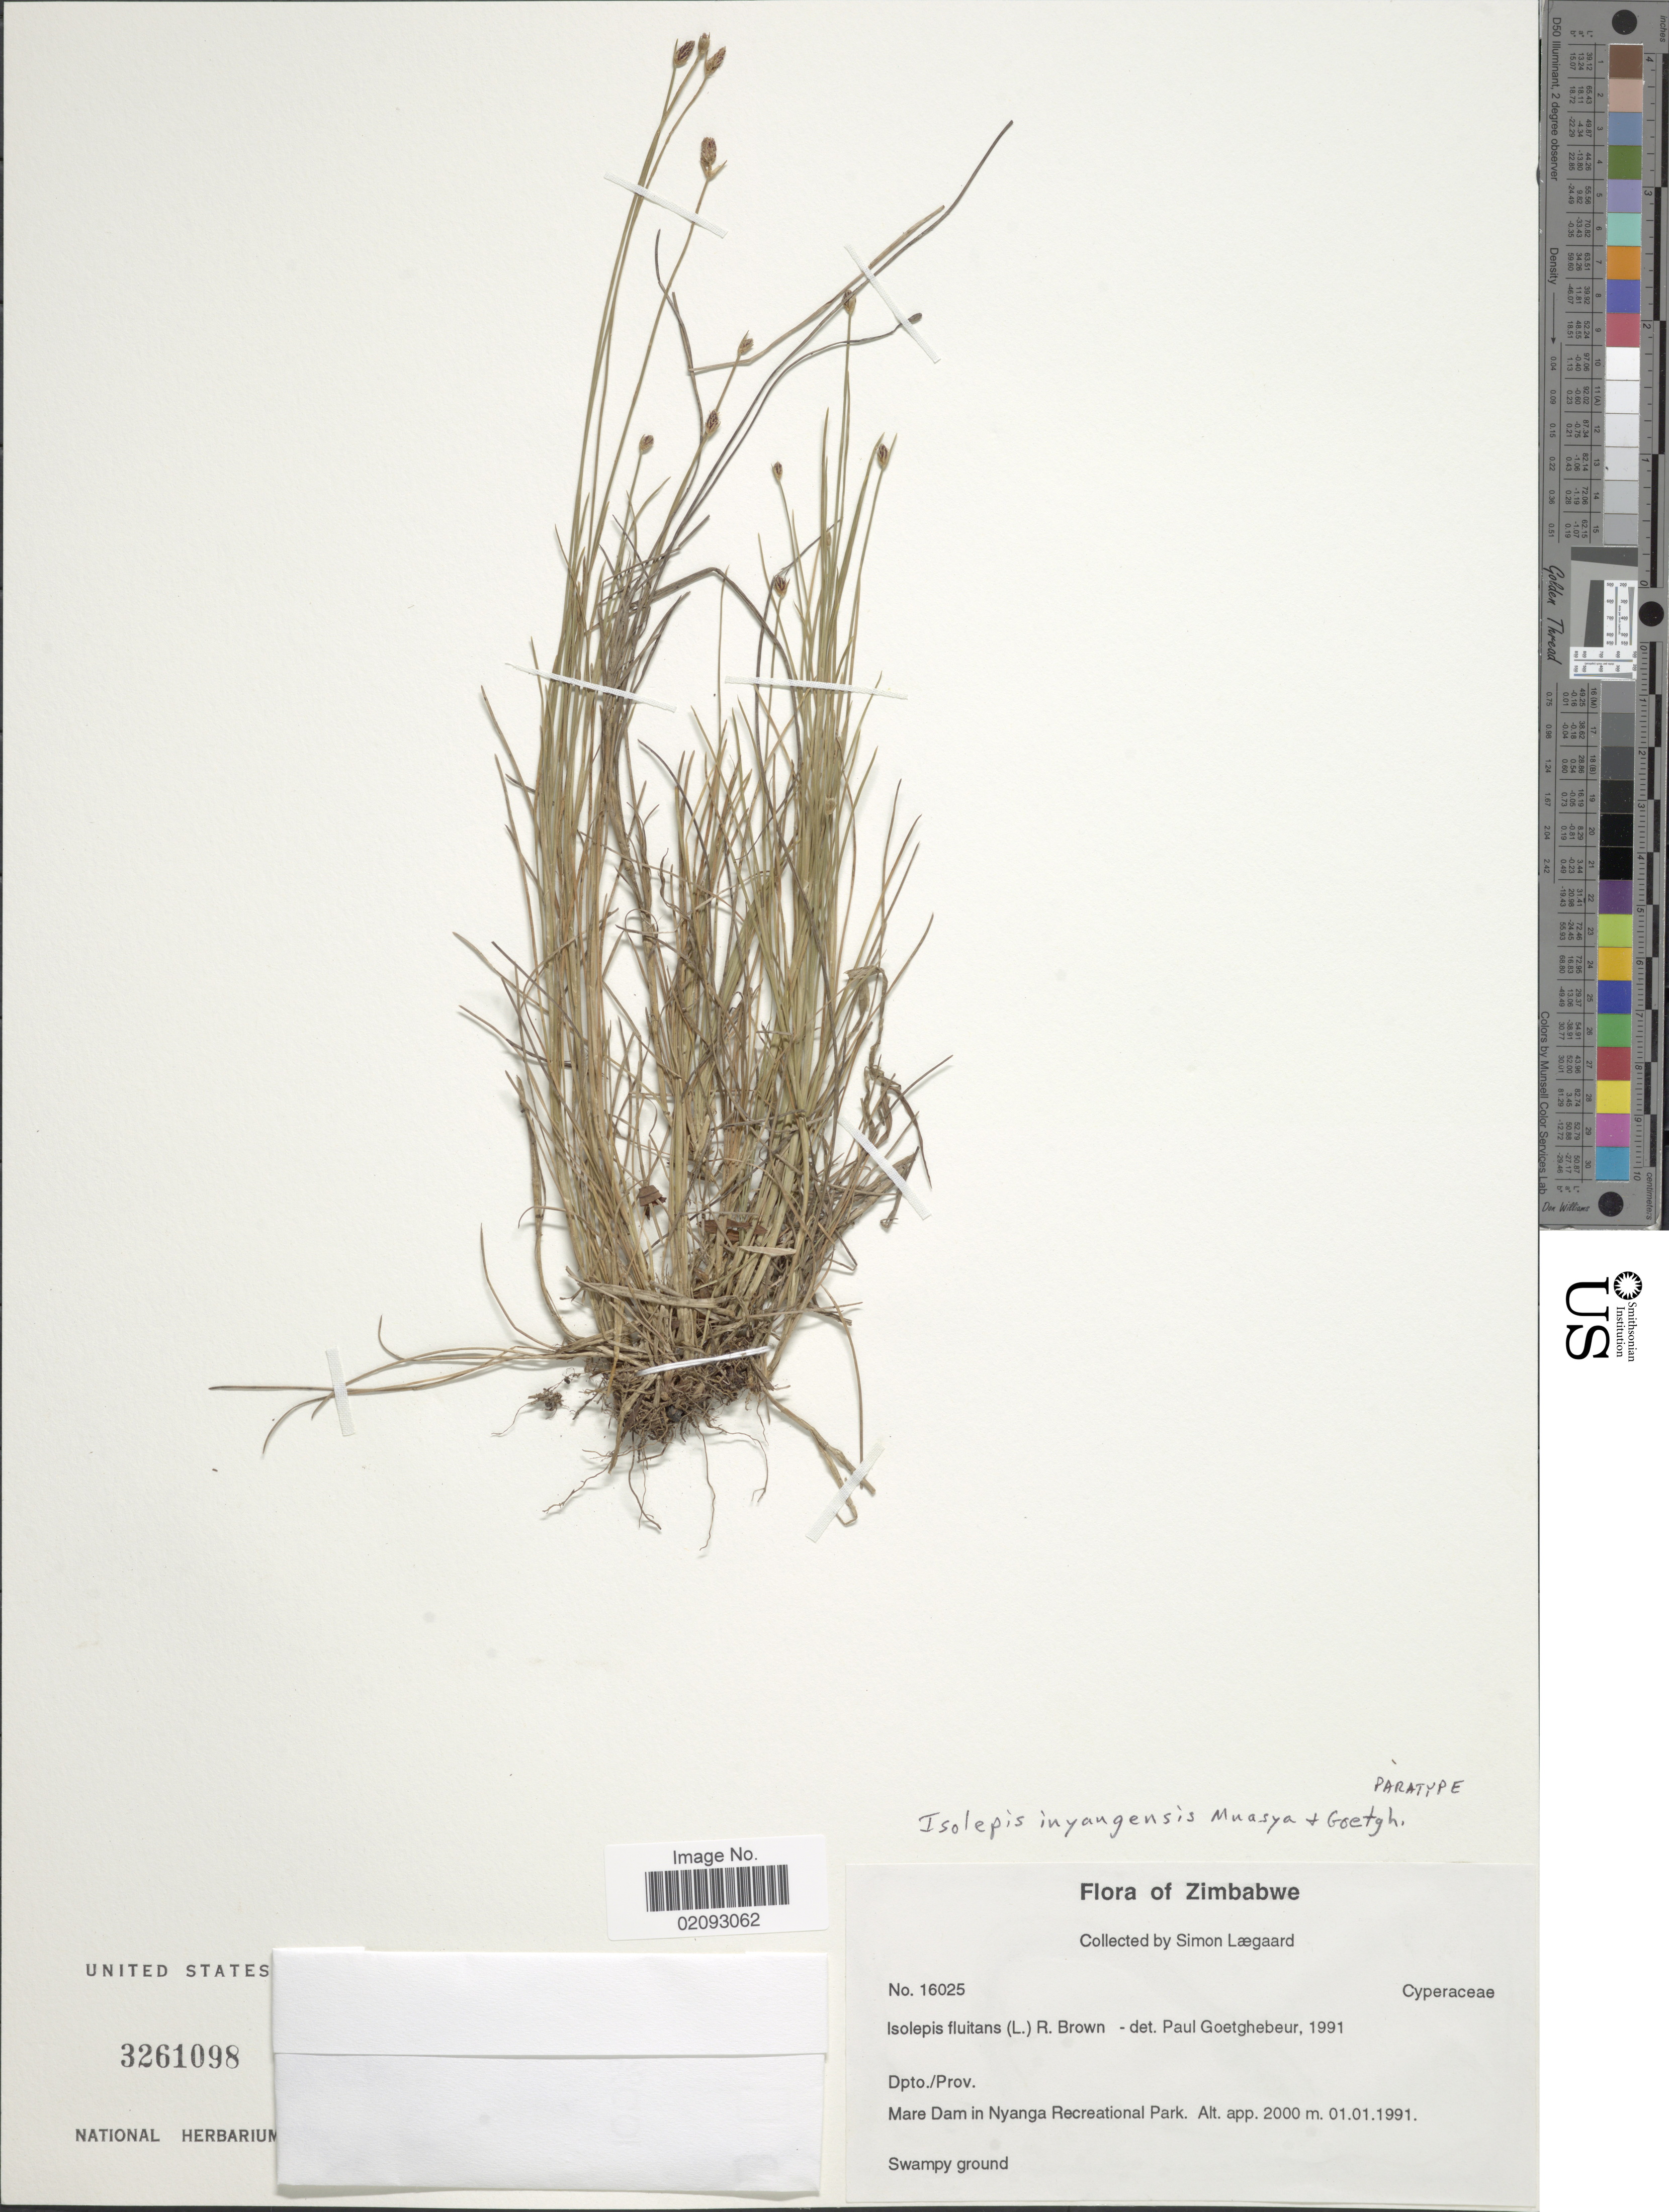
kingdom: Plantae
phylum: Tracheophyta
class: Liliopsida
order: Poales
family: Cyperaceae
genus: Isolepis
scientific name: Isolepis inyangensis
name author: Muasya & Goetgh.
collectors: S. Lægaard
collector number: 16025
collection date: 1991-01-01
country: Zimbabwe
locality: Dpto./Prov. Mare Dam in Nyanga Recreational Park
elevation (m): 2000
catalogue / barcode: US 3261098